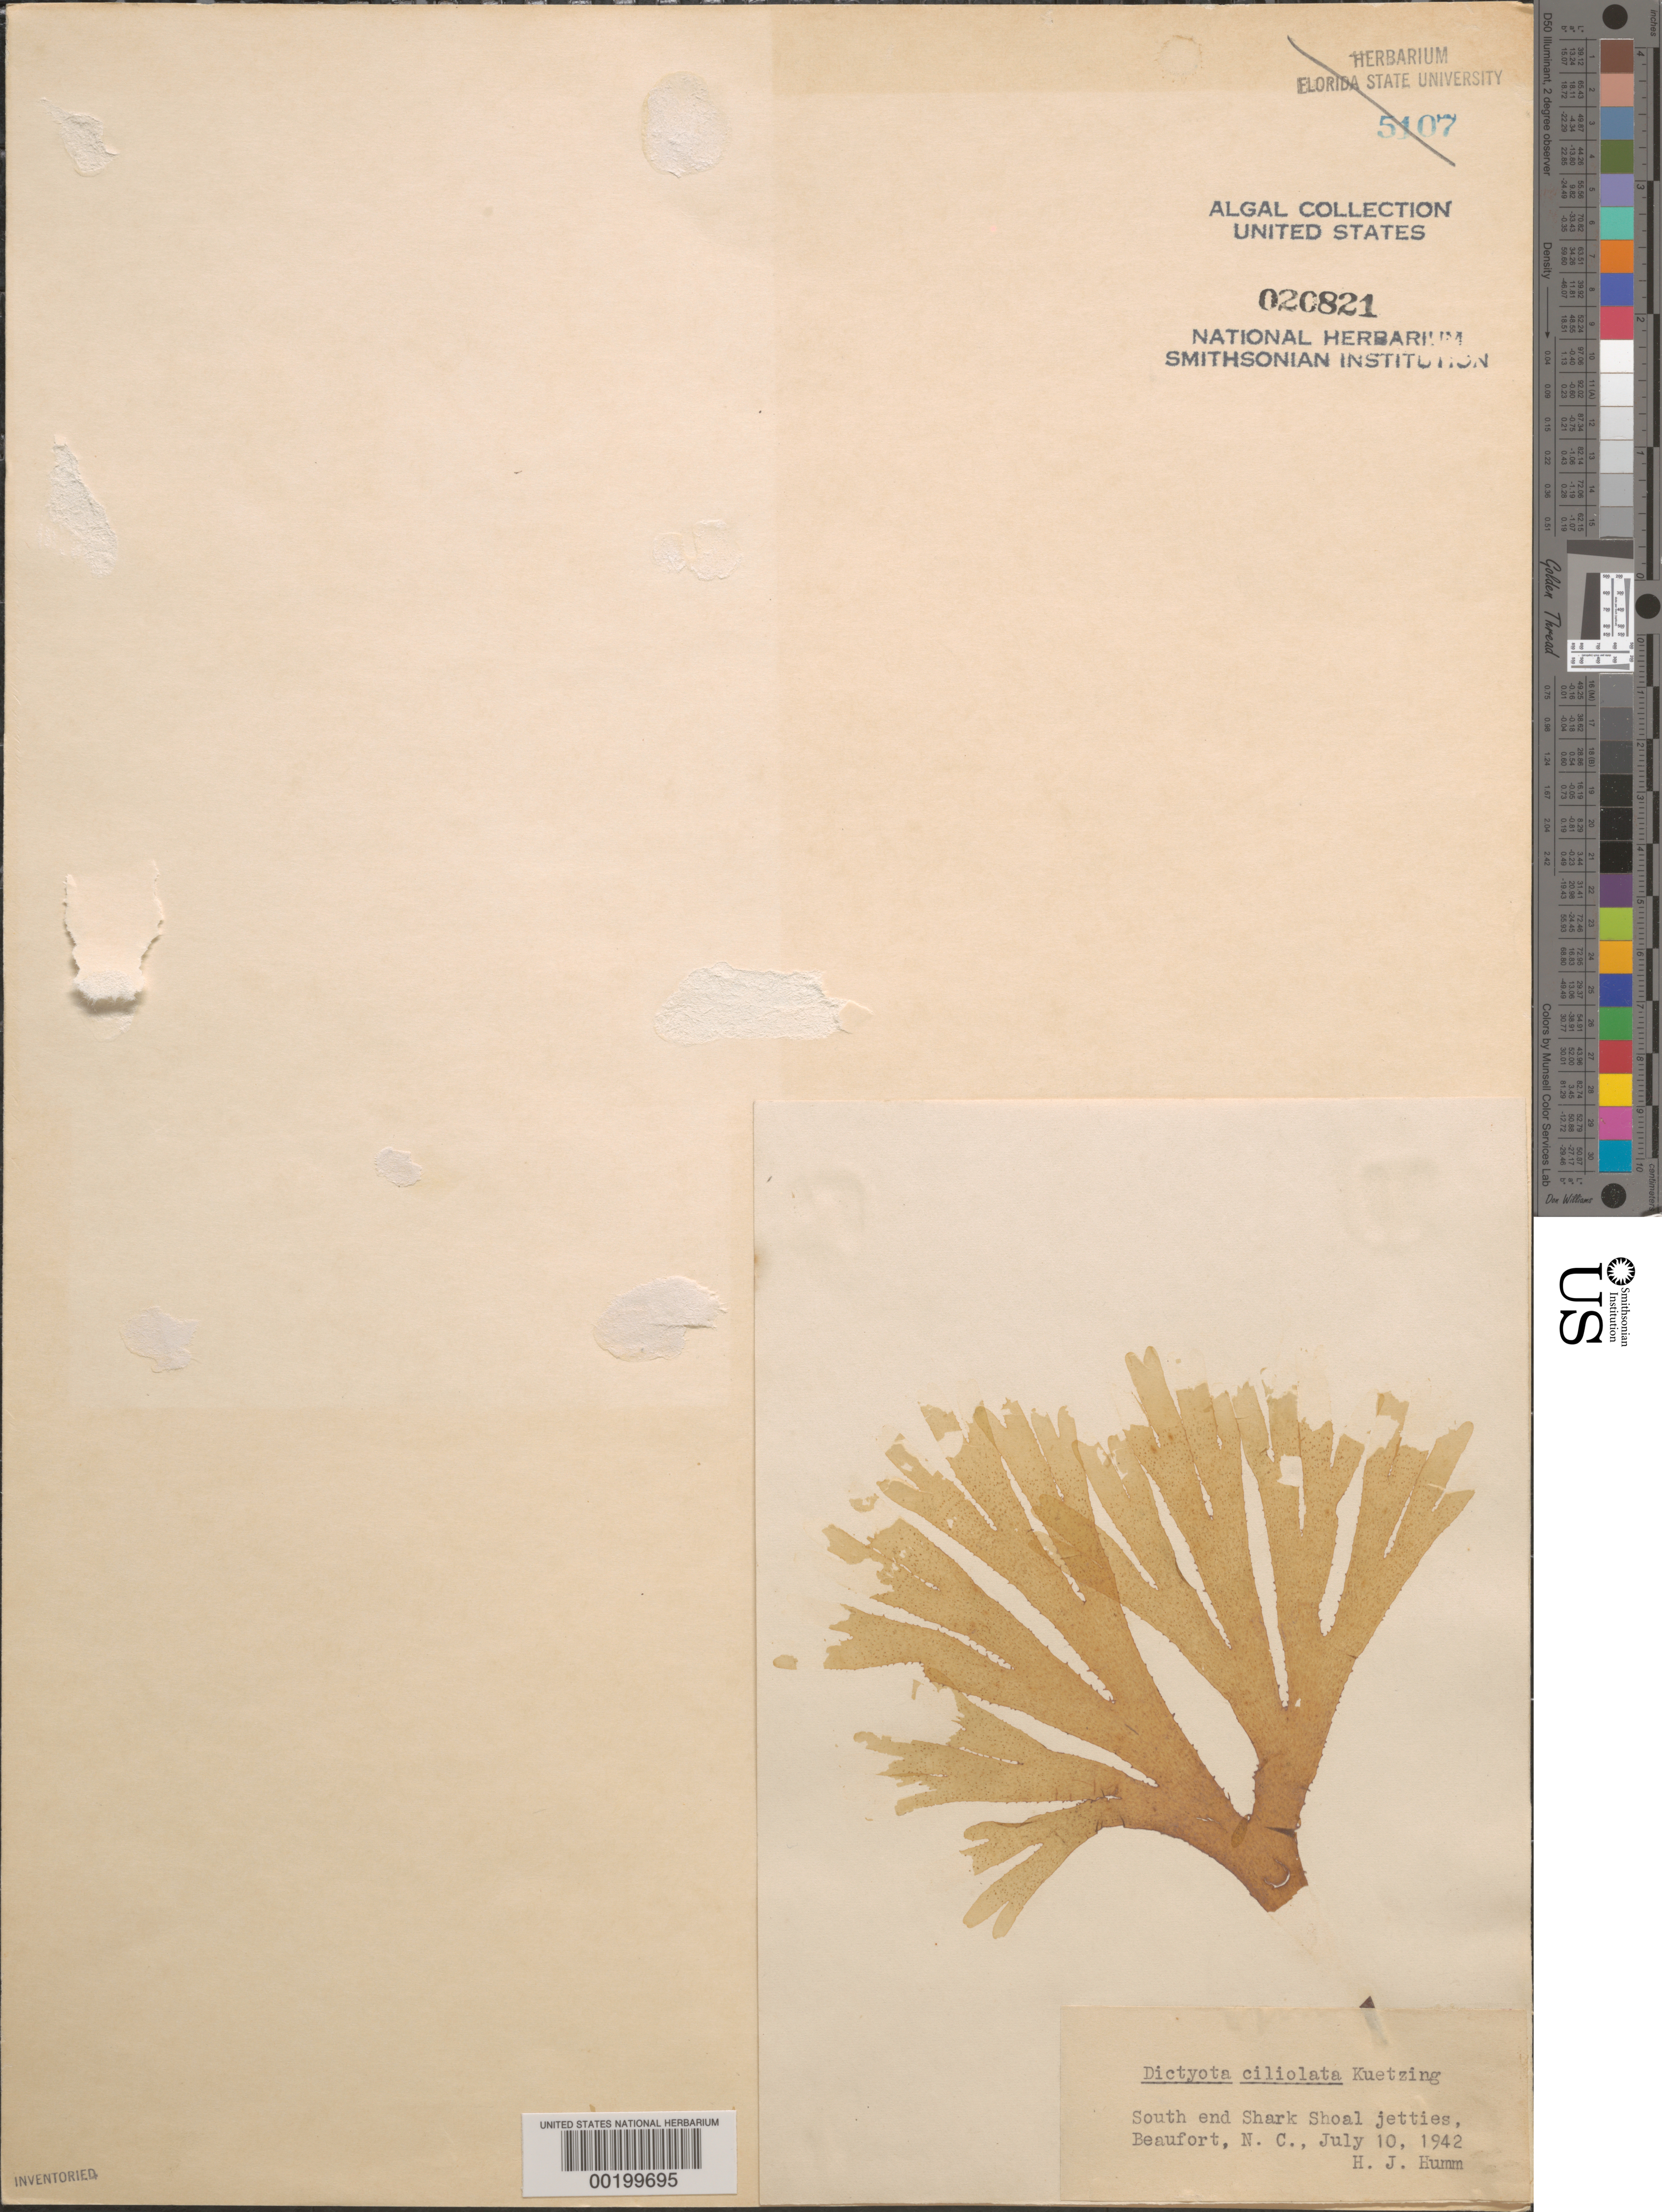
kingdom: Chromista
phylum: Ochrophyta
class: Phaeophyceae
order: Dictyotales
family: Dictyotaceae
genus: Dictyota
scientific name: Dictyota ciliolata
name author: Sond. ex Kütz.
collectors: H. J. Humm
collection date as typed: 10 Jul 1942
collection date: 1942-07-10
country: United States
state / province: North Carolina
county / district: Carteret County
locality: Beaufort, Shark Shoal jetties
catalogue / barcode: US 20821